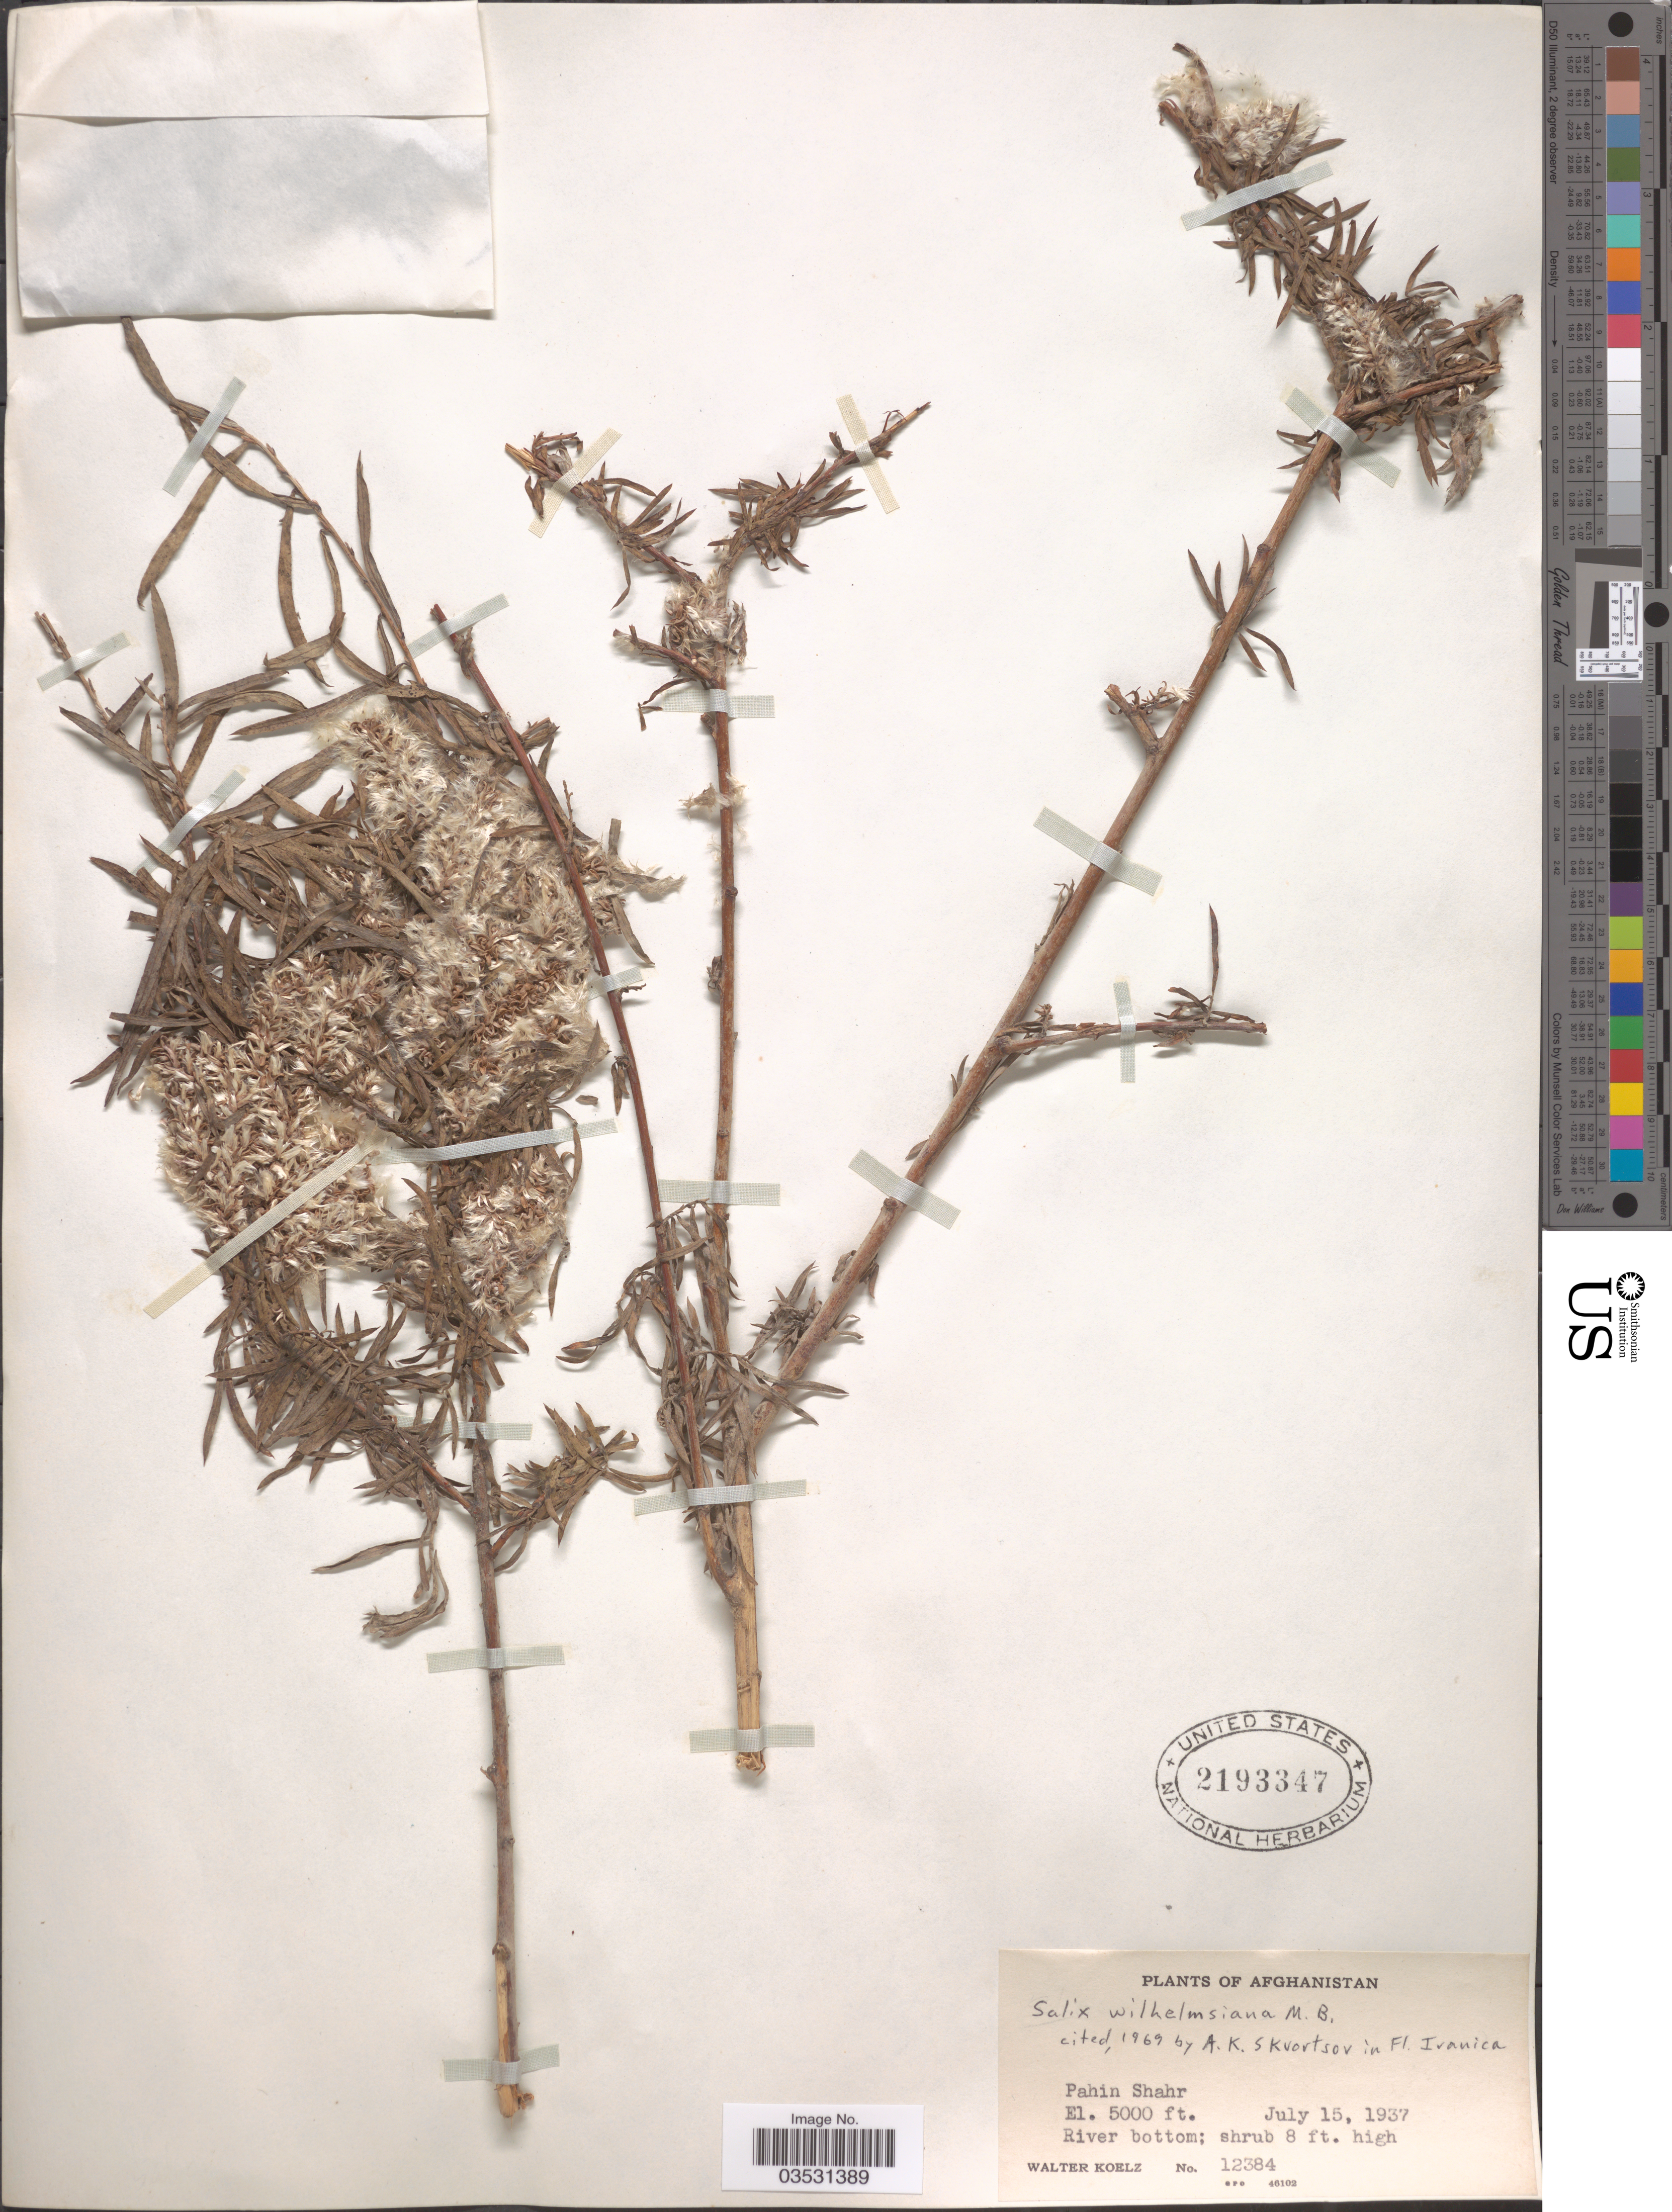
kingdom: Plantae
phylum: Tracheophyta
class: Magnoliopsida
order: Malpighiales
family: Salicaceae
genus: Salix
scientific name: Salix wilhelmsiana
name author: M. Bieb.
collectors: W. N. Koelz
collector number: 12384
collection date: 1937-07-15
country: Afghanistan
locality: Pahin Shahr.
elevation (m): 1524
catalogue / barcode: US 2193347